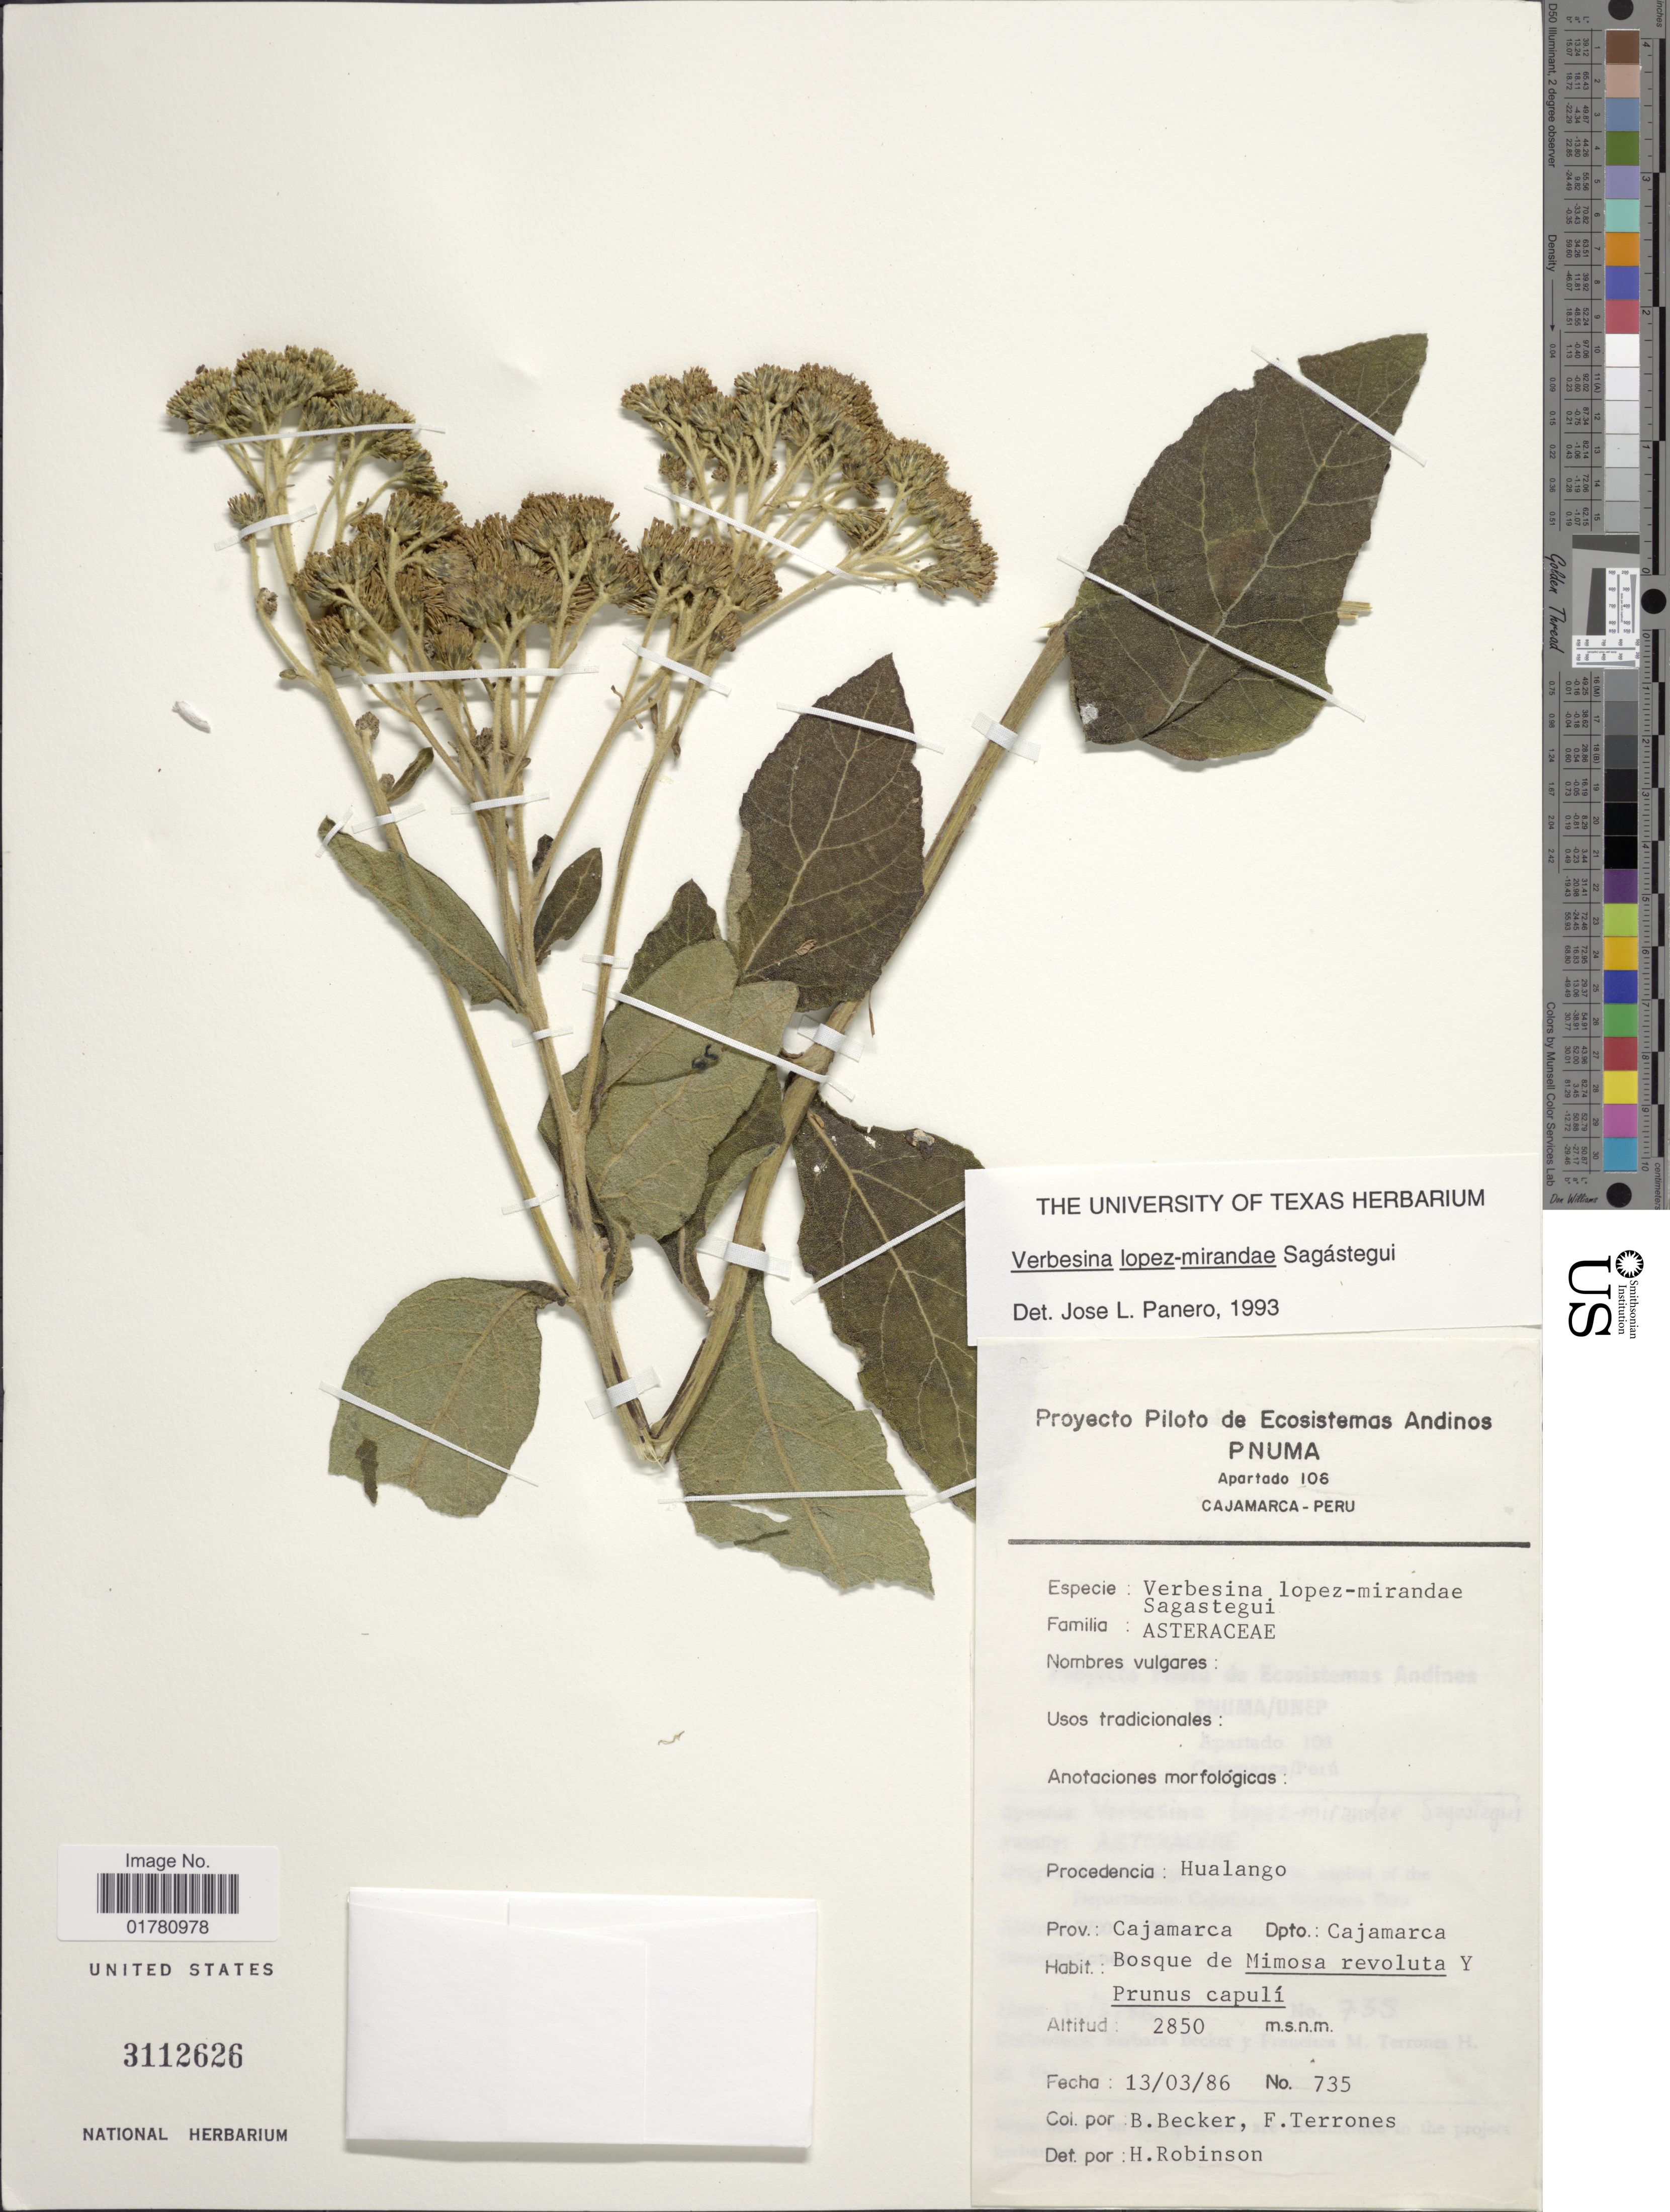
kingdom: Plantae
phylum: Tracheophyta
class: Magnoliopsida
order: Asterales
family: Asteraceae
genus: Verbesina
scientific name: Verbesina lopez-mirandae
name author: Sagást.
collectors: B. Becker & F. Terrones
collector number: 735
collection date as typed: Transcribed d/m/y: 13/3/86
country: Peru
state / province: Cajamarca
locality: Hualango, Dpto Cajamarca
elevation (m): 2850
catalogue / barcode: US 3112626